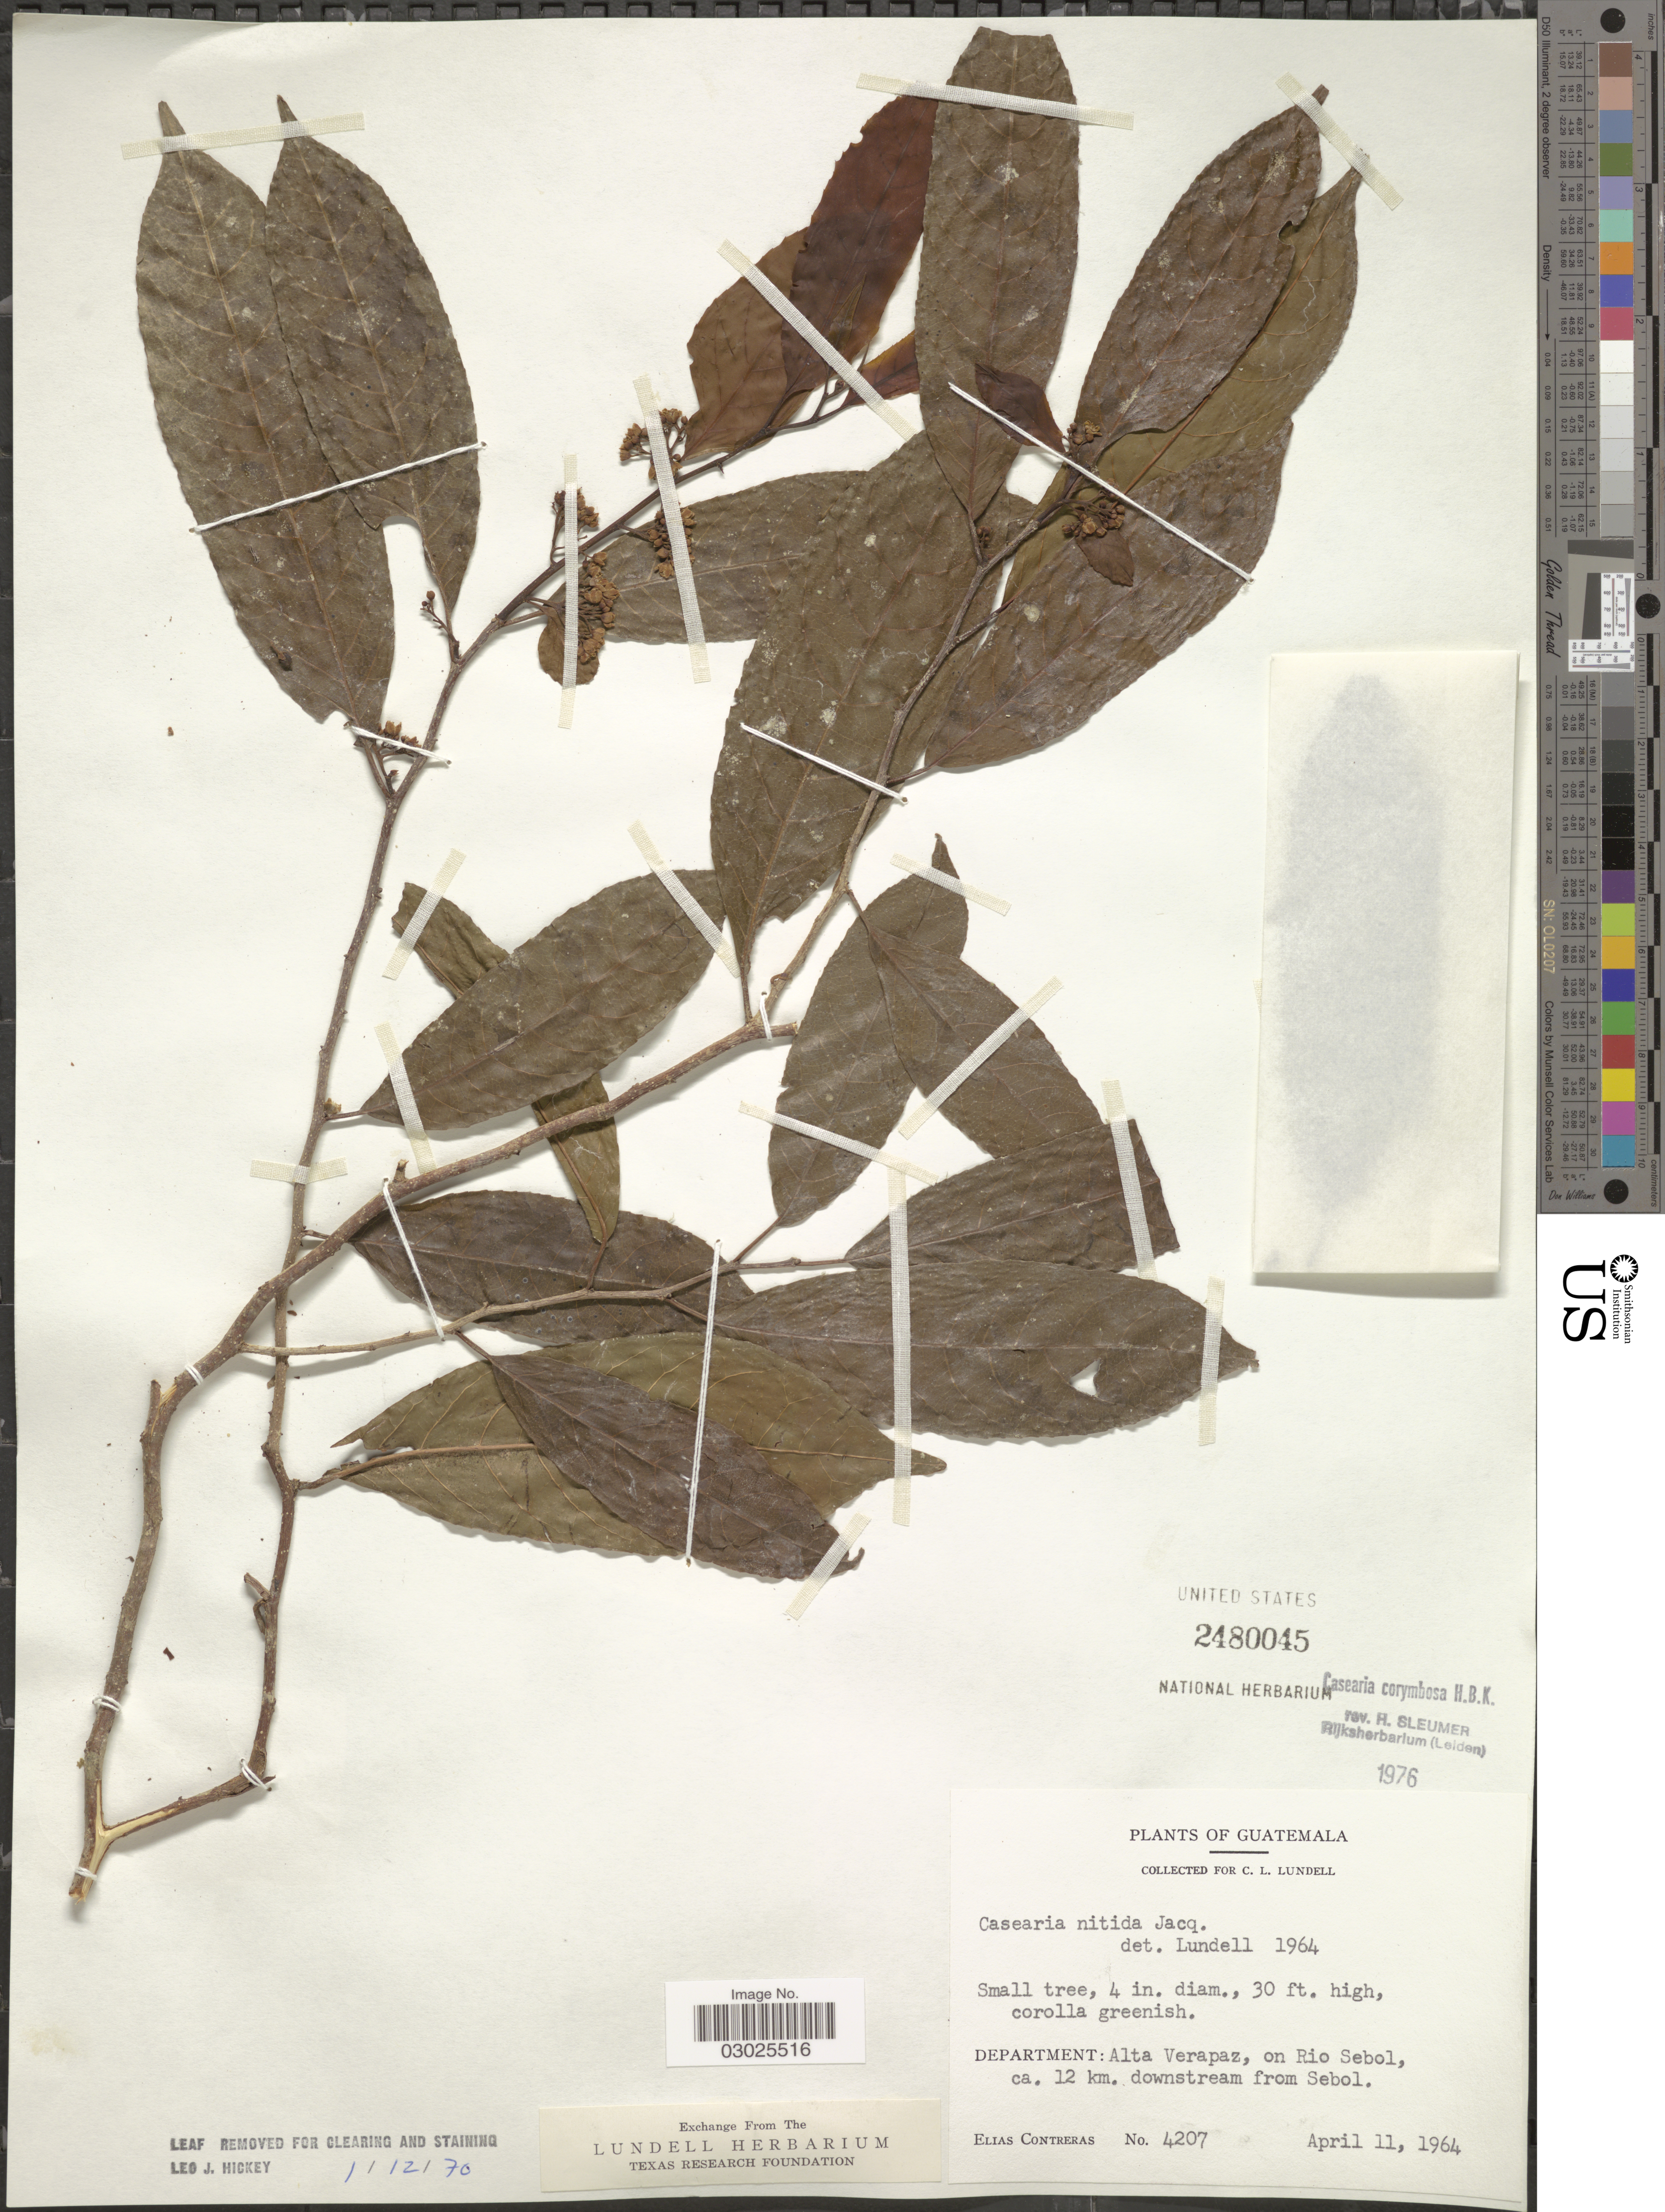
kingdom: Plantae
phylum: Tracheophyta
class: Magnoliopsida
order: Malpighiales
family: Salicaceae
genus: Casearia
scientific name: Casearia corymbosa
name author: Kunth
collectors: E. Contreras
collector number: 4207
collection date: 1964-04-10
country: Guatemala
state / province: Alta Verapaz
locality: Department: Alta Verapaz, on Rio Sebol, ca. 12 km. downstream from Sebol.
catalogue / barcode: US 2480045